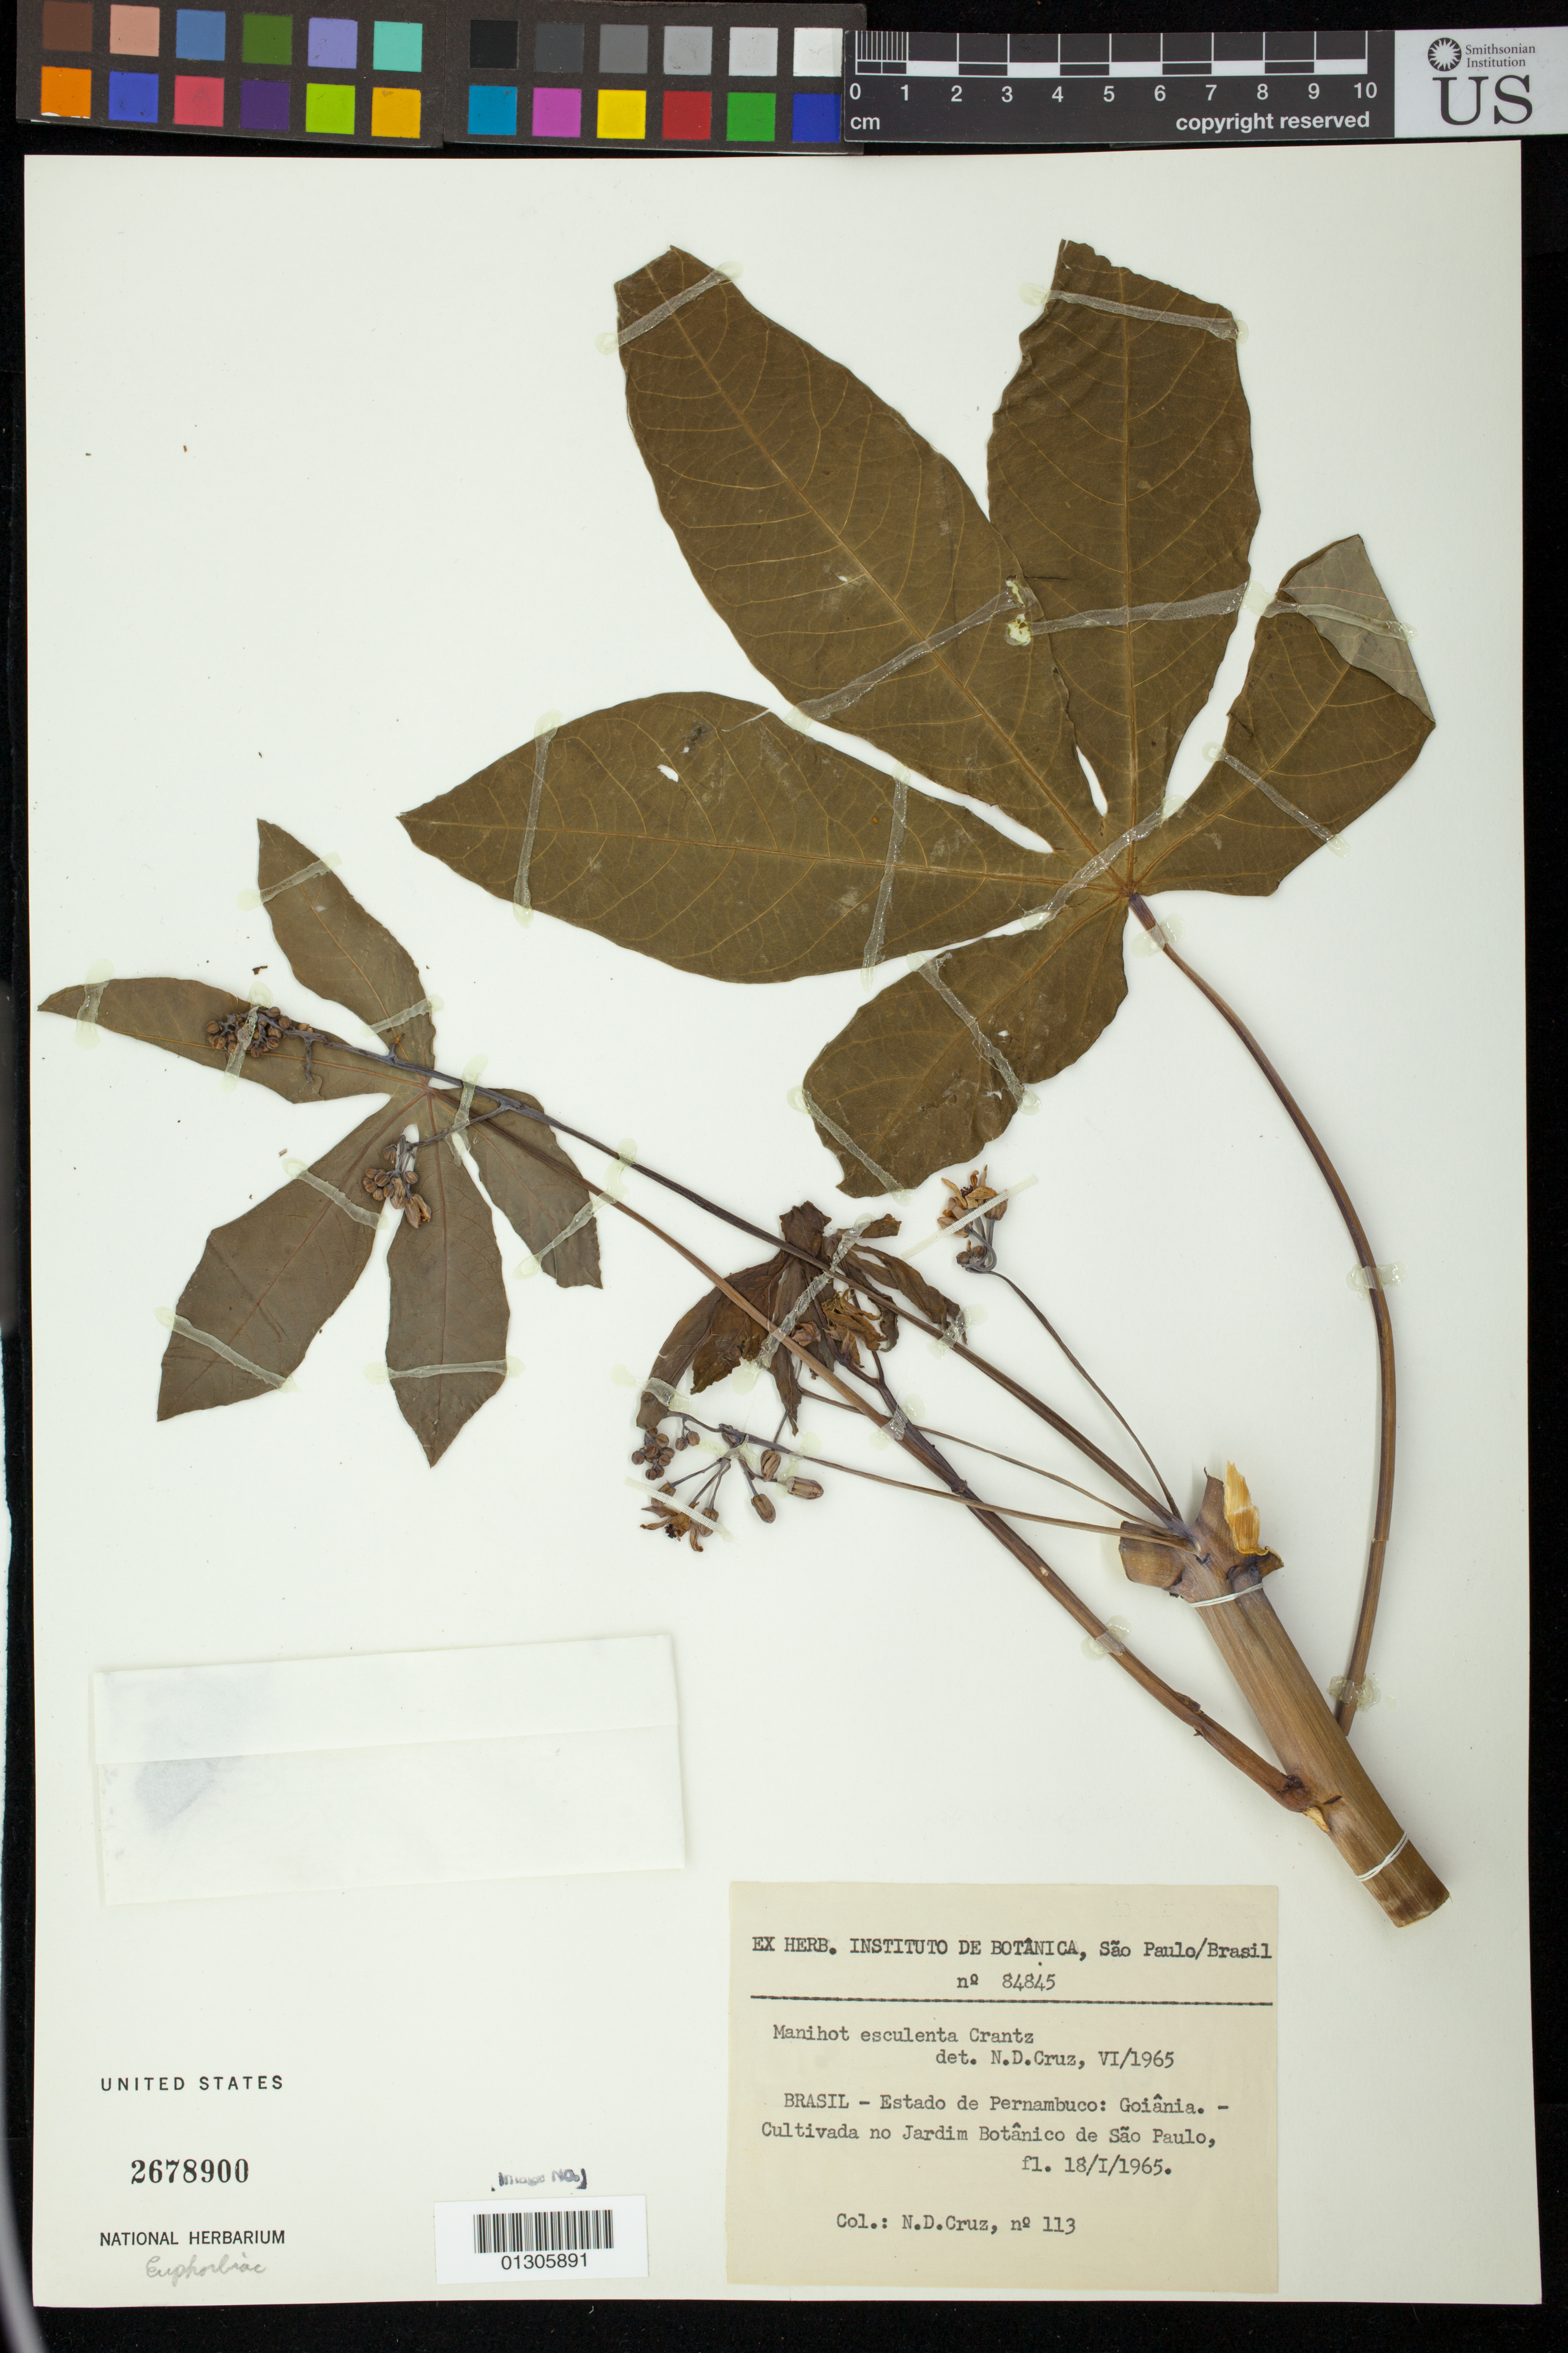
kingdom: Plantae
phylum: Tracheophyta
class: Magnoliopsida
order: Malpighiales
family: Euphorbiaceae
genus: Manihot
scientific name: Manihot esculenta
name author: Crantz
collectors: N. D. Cruz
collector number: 113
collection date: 1965-01-18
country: Brazil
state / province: Pernambuco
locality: Goiania. - Cultivada no Jardim Botanico de Sao Paulo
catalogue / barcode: US 2678900